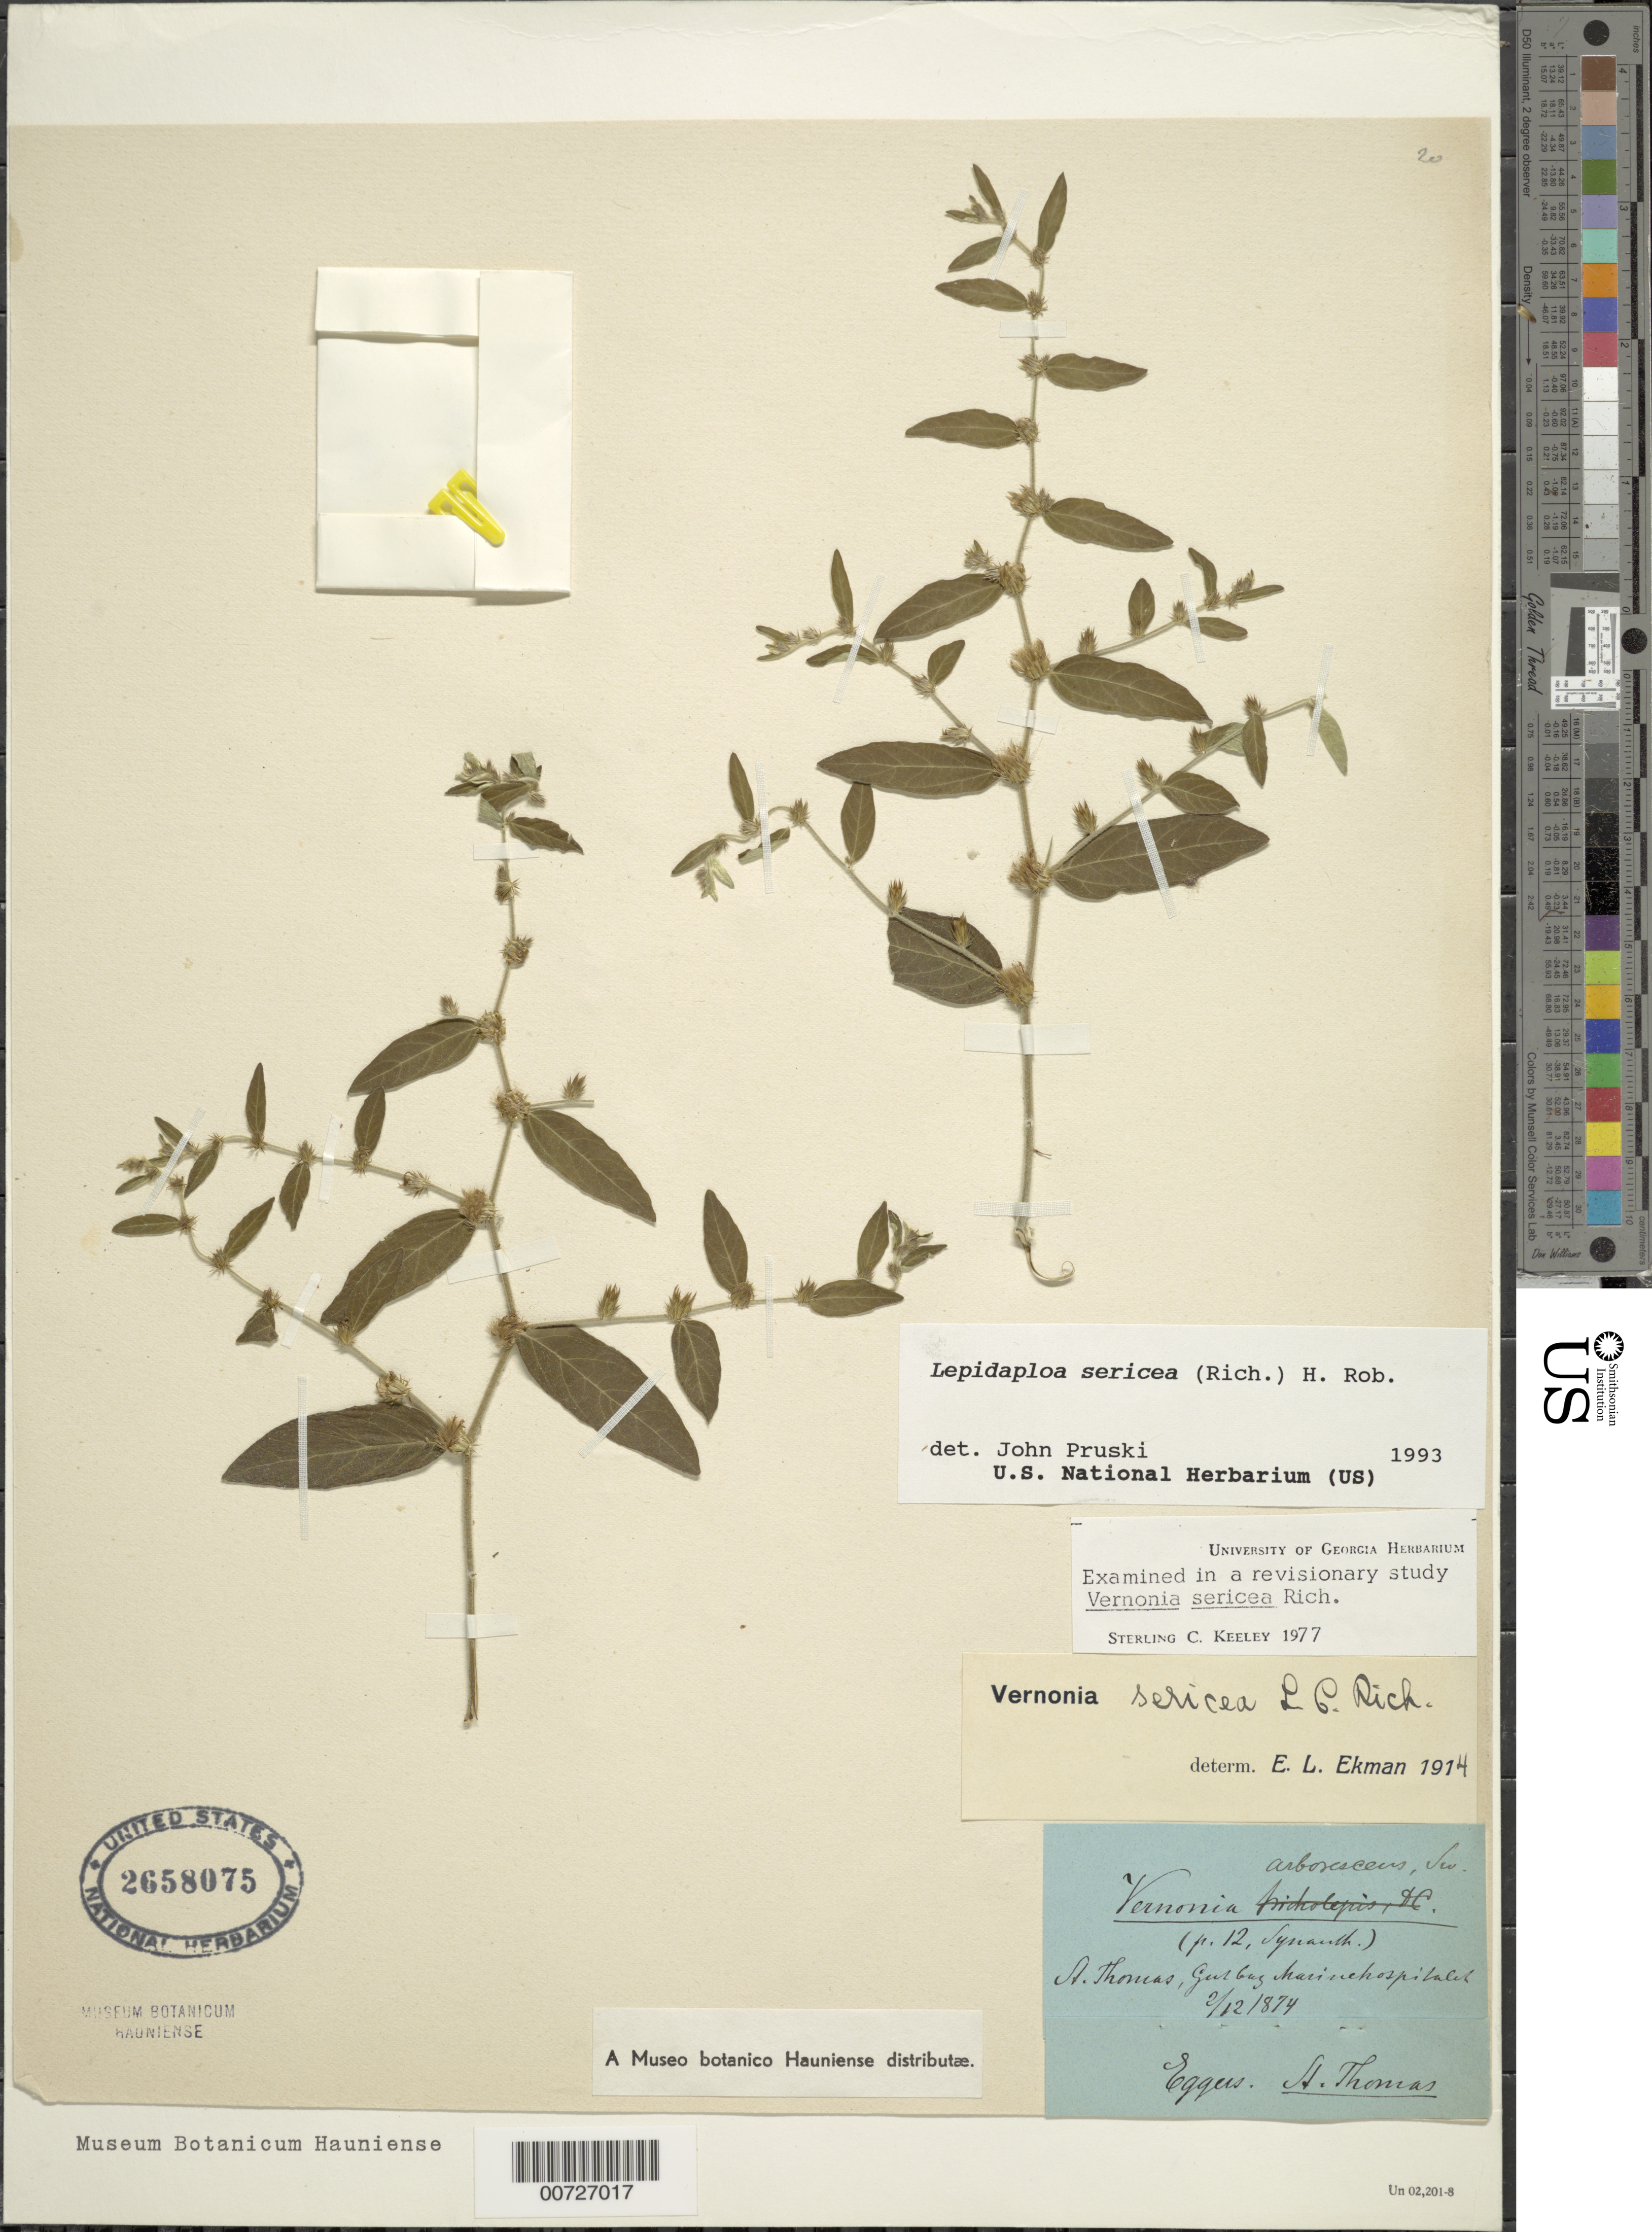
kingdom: Plantae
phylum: Tracheophyta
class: Magnoliopsida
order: Asterales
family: Asteraceae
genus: Lepidaploa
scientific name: Lepidaploa sericea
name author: (Rich.) H. Rob.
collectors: H. F. A. von Eggers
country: U.S. Virgin Islands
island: St. Thomas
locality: St. Thomas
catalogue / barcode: US 2658075